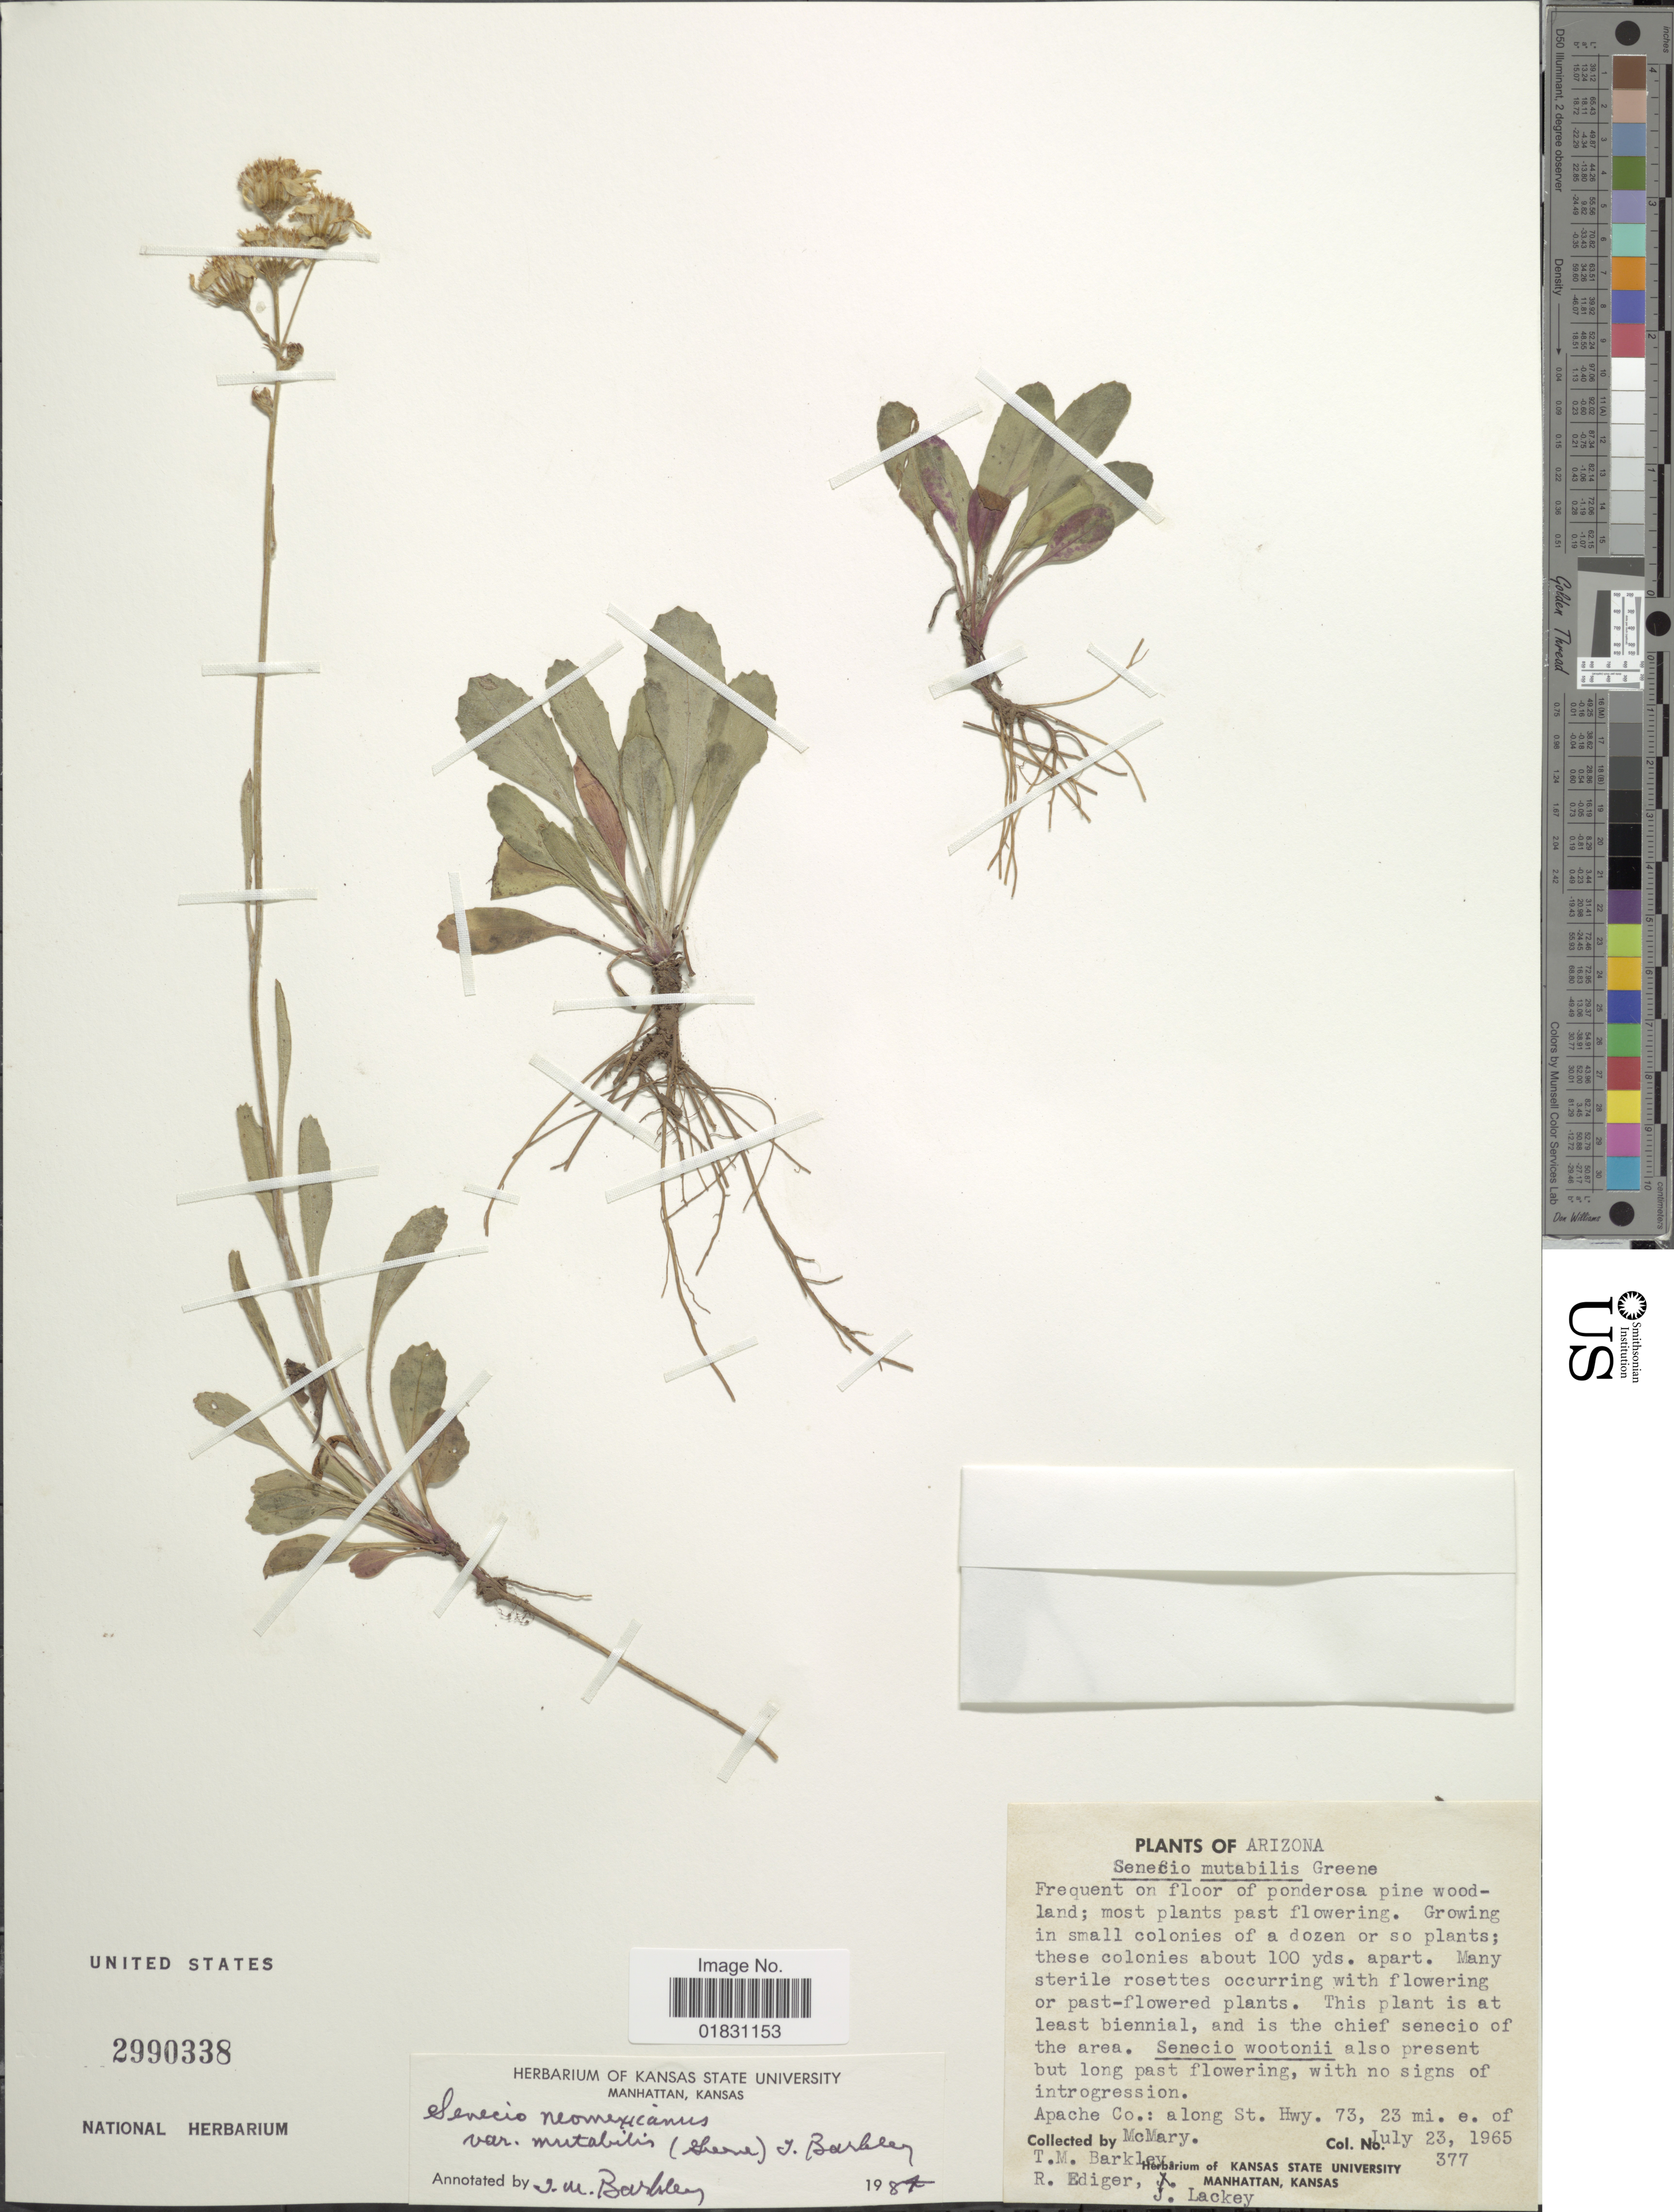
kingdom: Plantae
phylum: Tracheophyta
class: Magnoliopsida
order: Asterales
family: Asteraceae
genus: Packera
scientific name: Packera neomexicana var. mutabilis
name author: (Greene) W.A. Weber & Á. Löve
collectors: T. M. Barkley & R. I. Ediger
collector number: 377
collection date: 1965-07-23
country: United States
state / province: Arizona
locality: Apache Co.: along St, Hwy. 73, 23 mi. e. of McMary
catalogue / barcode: US 2990338